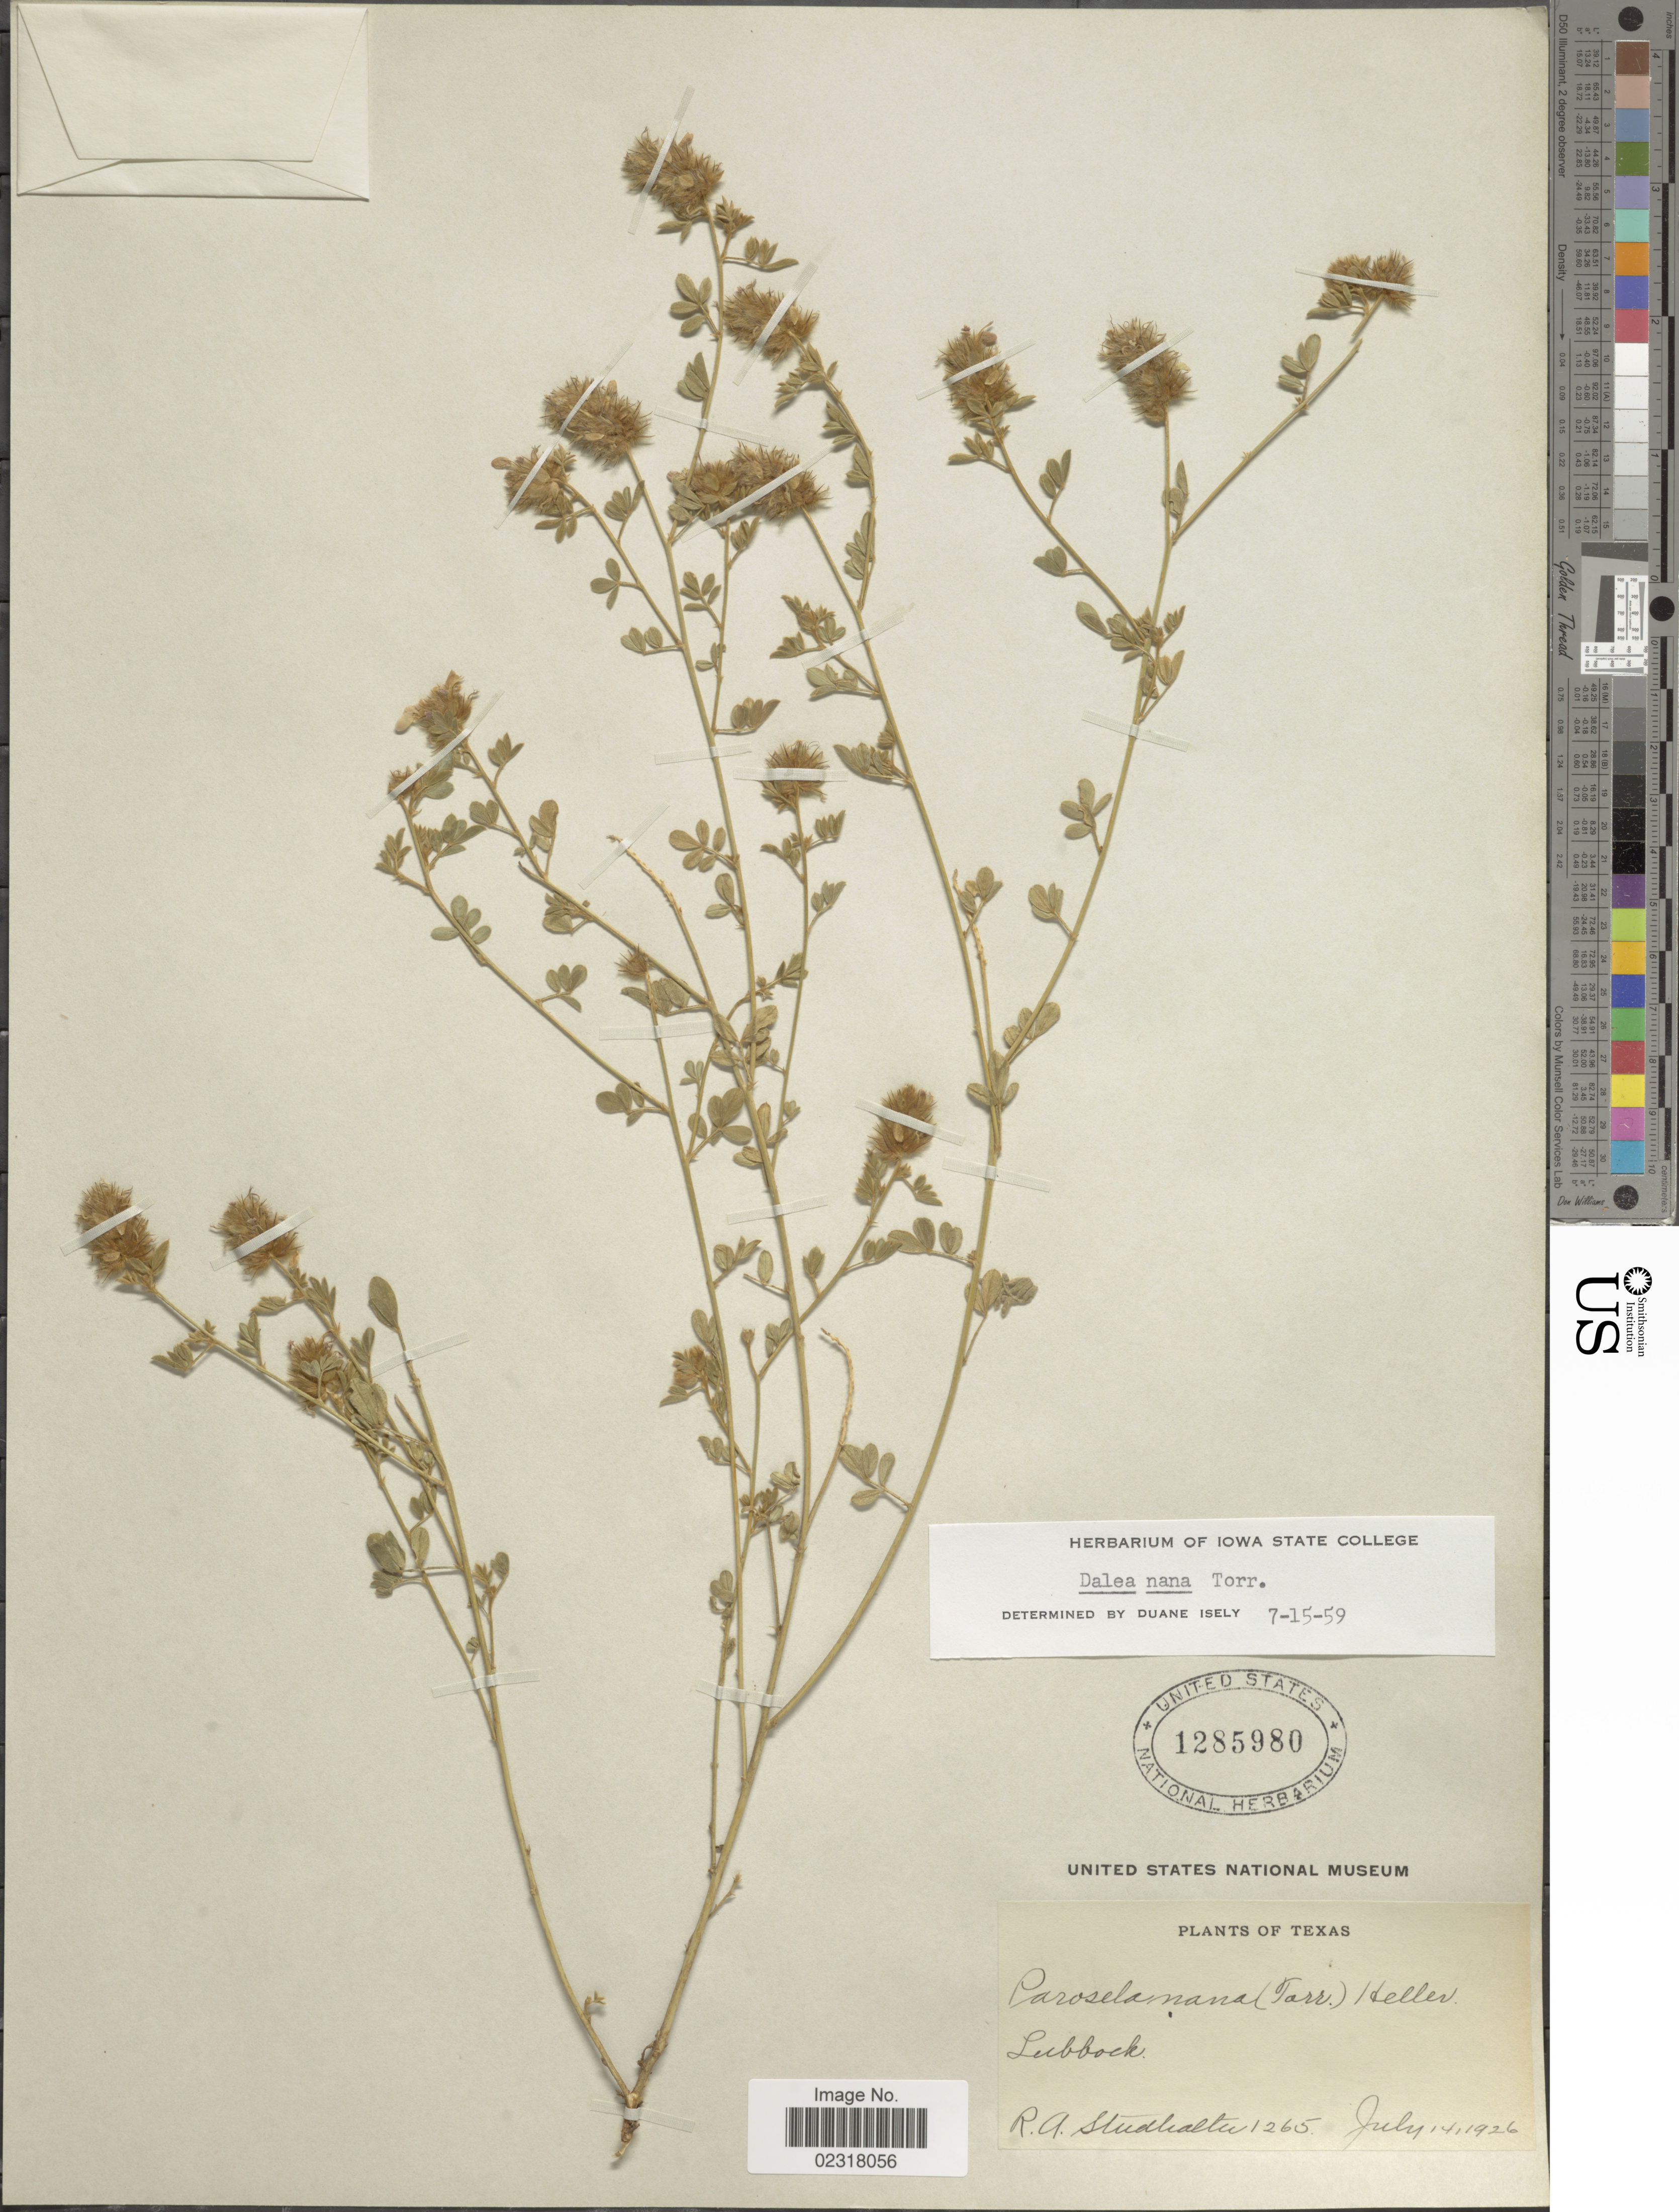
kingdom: Plantae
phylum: Tracheophyta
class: Magnoliopsida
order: Fabales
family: Fabaceae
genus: Dalea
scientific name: Dalea nana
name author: Torr. & A. Gray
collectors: R. Studhalter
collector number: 1265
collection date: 1926-07-14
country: United States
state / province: Texas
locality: Lubbock.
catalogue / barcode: US 1285980